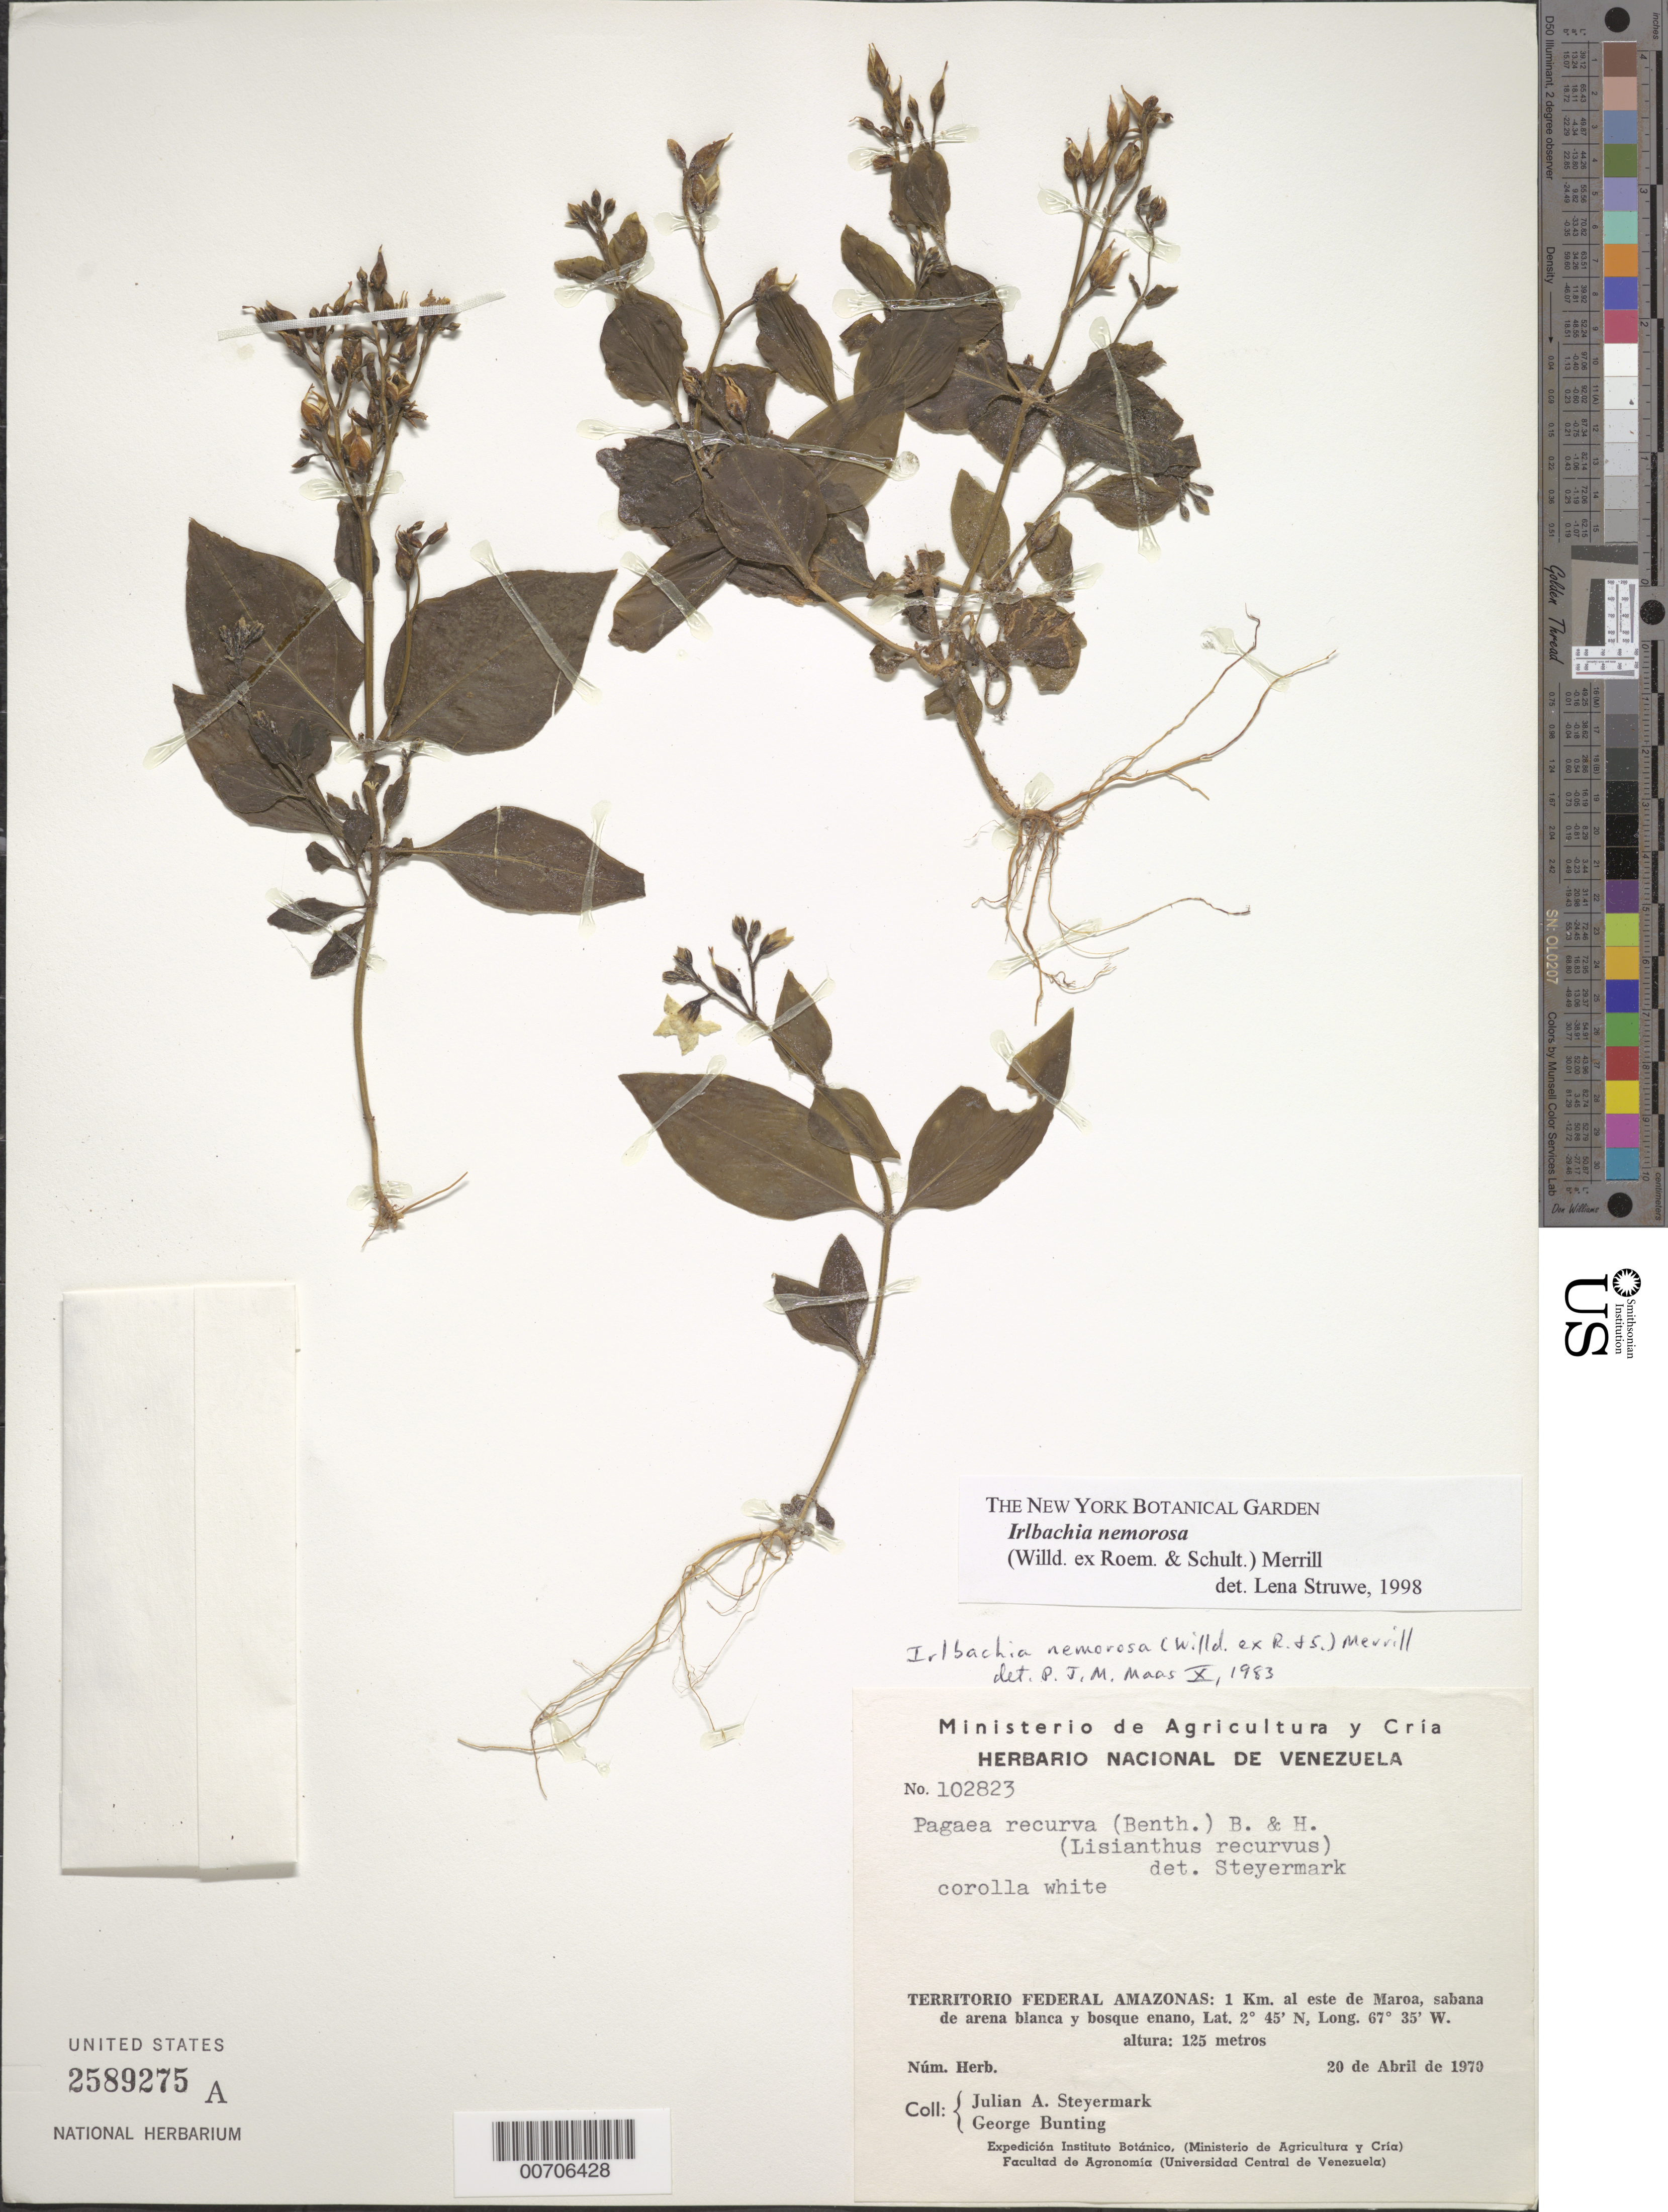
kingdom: Plantae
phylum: Tracheophyta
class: Magnoliopsida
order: Gentianales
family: Gentianaceae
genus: Irlbachia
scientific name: Irlbachia nemorosa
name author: (Willd. ex Roem. & Schult.) Merr.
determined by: Struwe, L.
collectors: J. Steyermark & G. S. Bunting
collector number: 102823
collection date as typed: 20-Apr-70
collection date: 1970-04-20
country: Venezuela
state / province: Amazonas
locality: Maroa, 1 km E of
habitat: White sand savanna and dwarf forest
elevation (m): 125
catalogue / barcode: US 2589275A